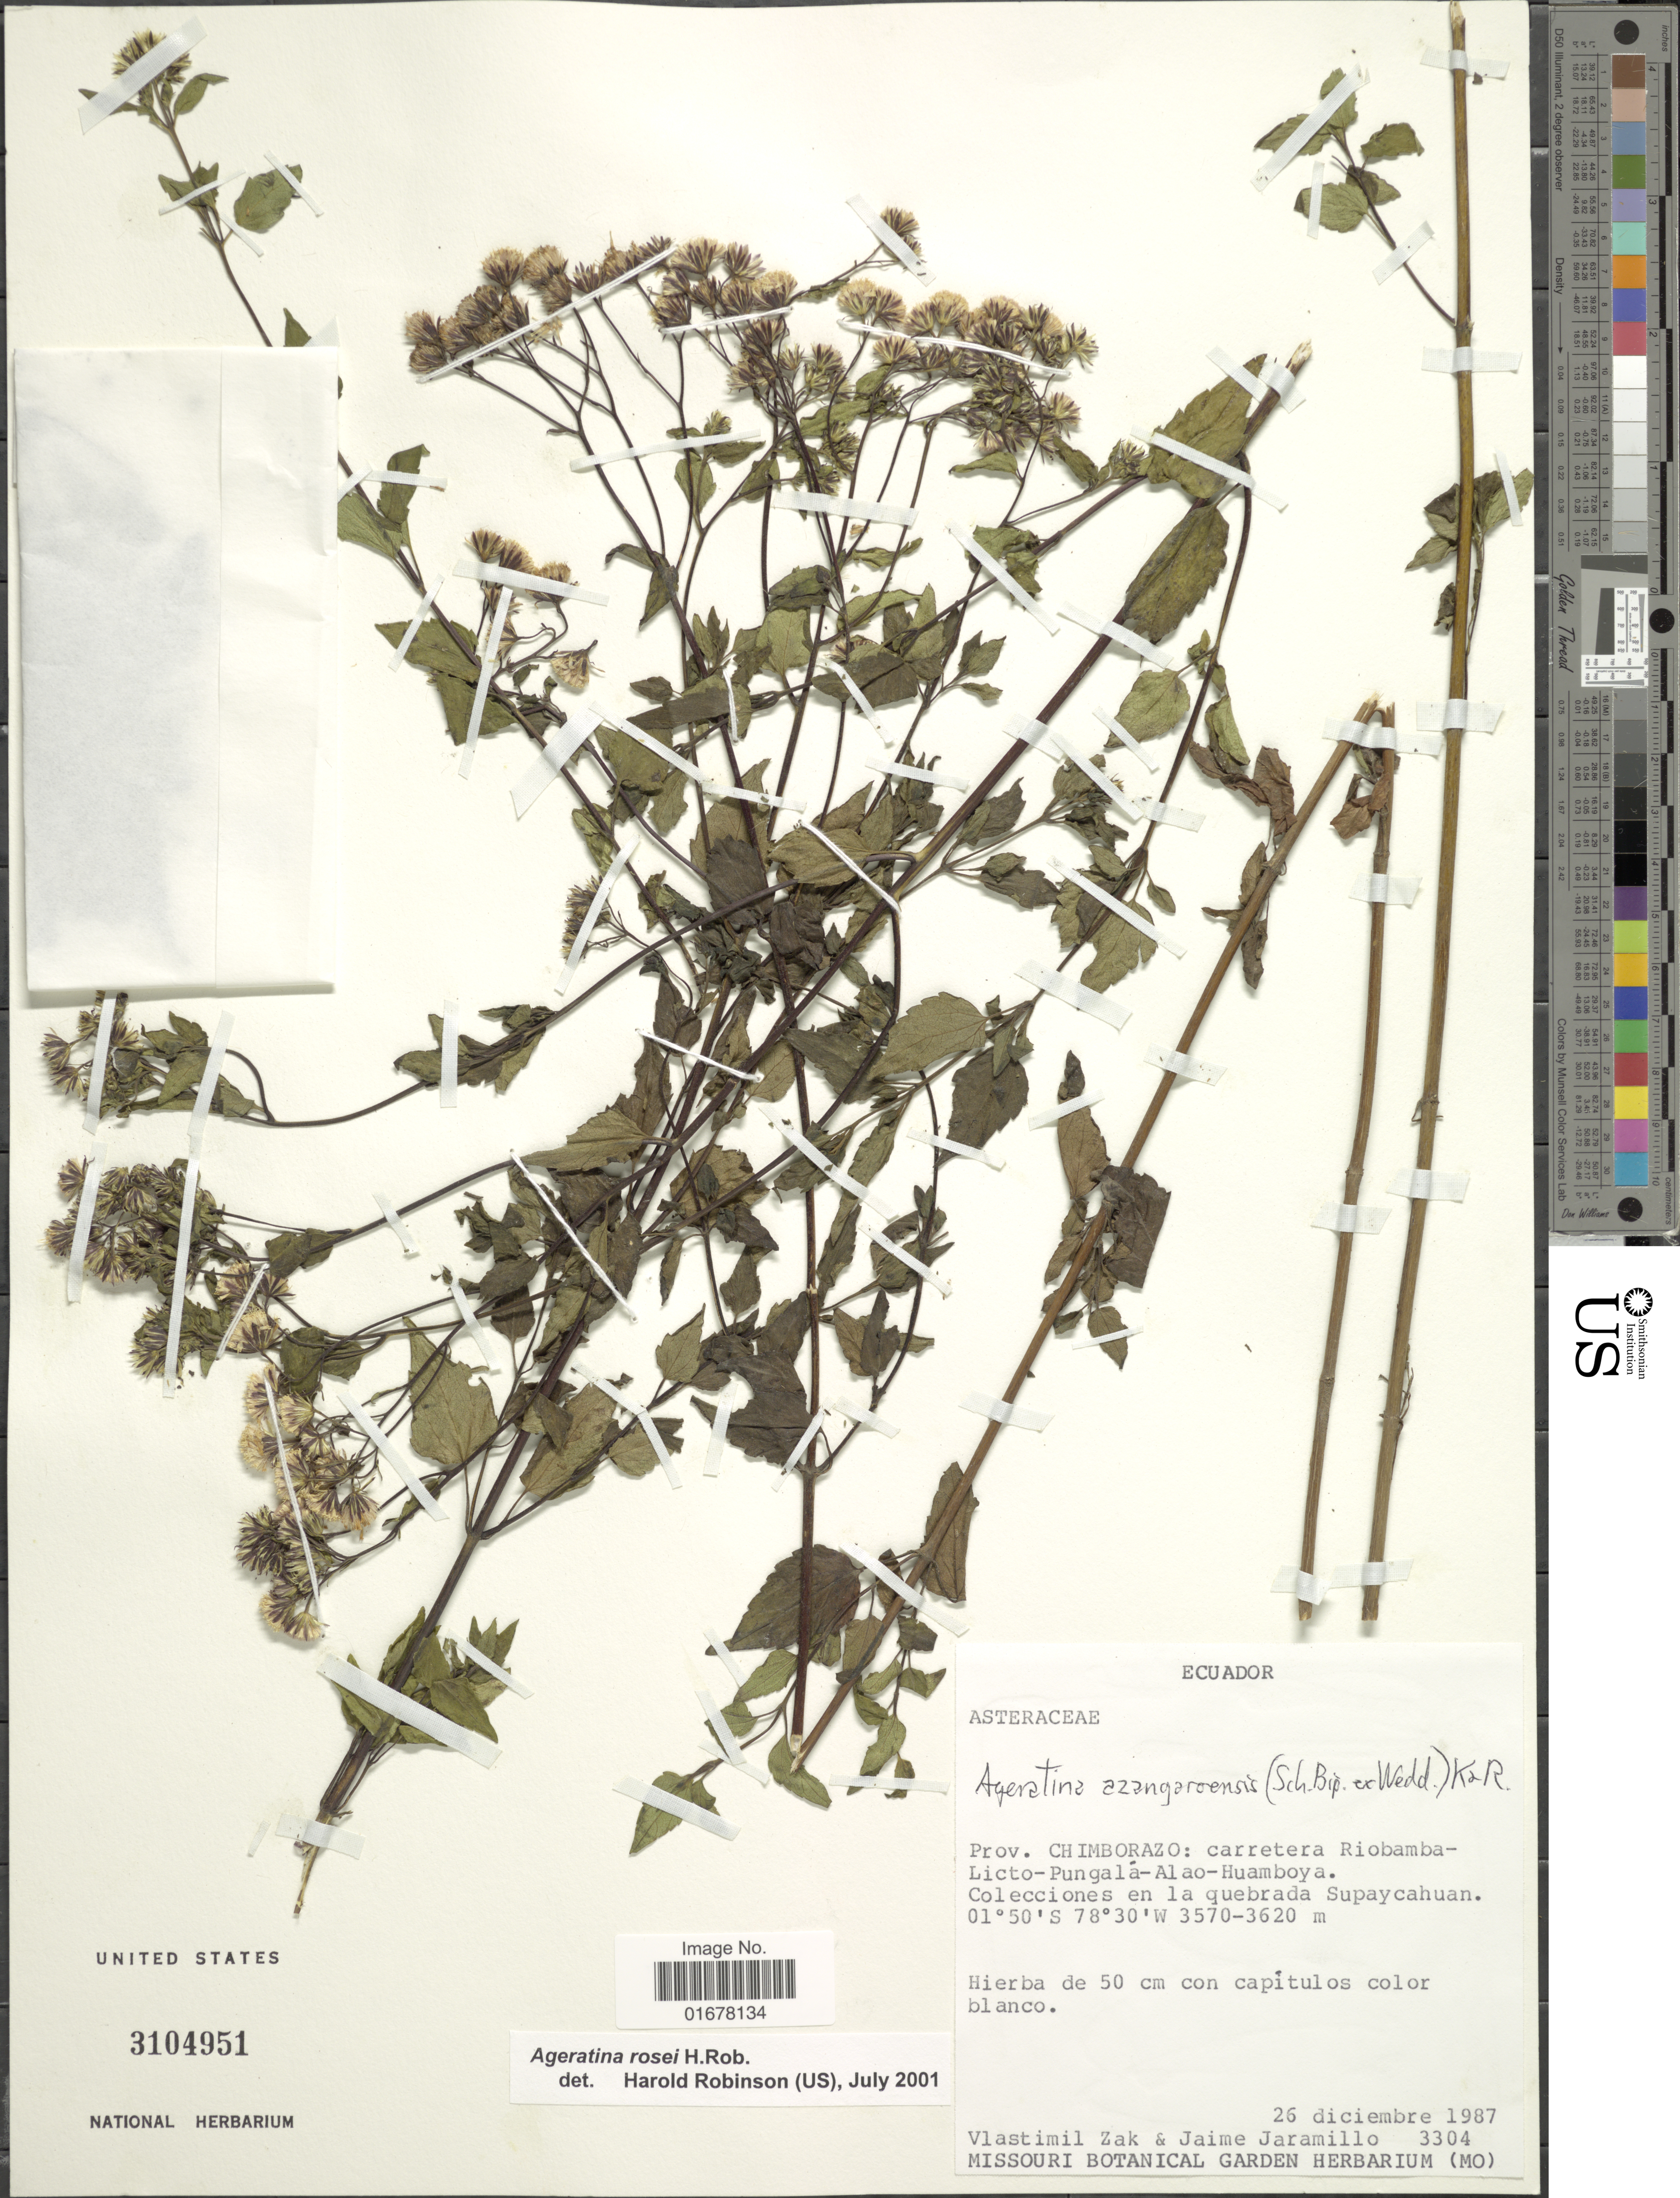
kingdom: Plantae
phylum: Tracheophyta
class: Magnoliopsida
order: Asterales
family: Asteraceae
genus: Ageratina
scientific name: Ageratina rosei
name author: H. Rob.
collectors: V. Zak & J. Jaramillo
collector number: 3304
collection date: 1987-12-26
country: Ecuador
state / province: Chimborazo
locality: Prov. Chimborazo: carretera Riobamba-Licto-Pungala-Alao-Huamboya, Colecciones en la quebrada Supaycahuan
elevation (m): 3570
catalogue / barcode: US 3104951